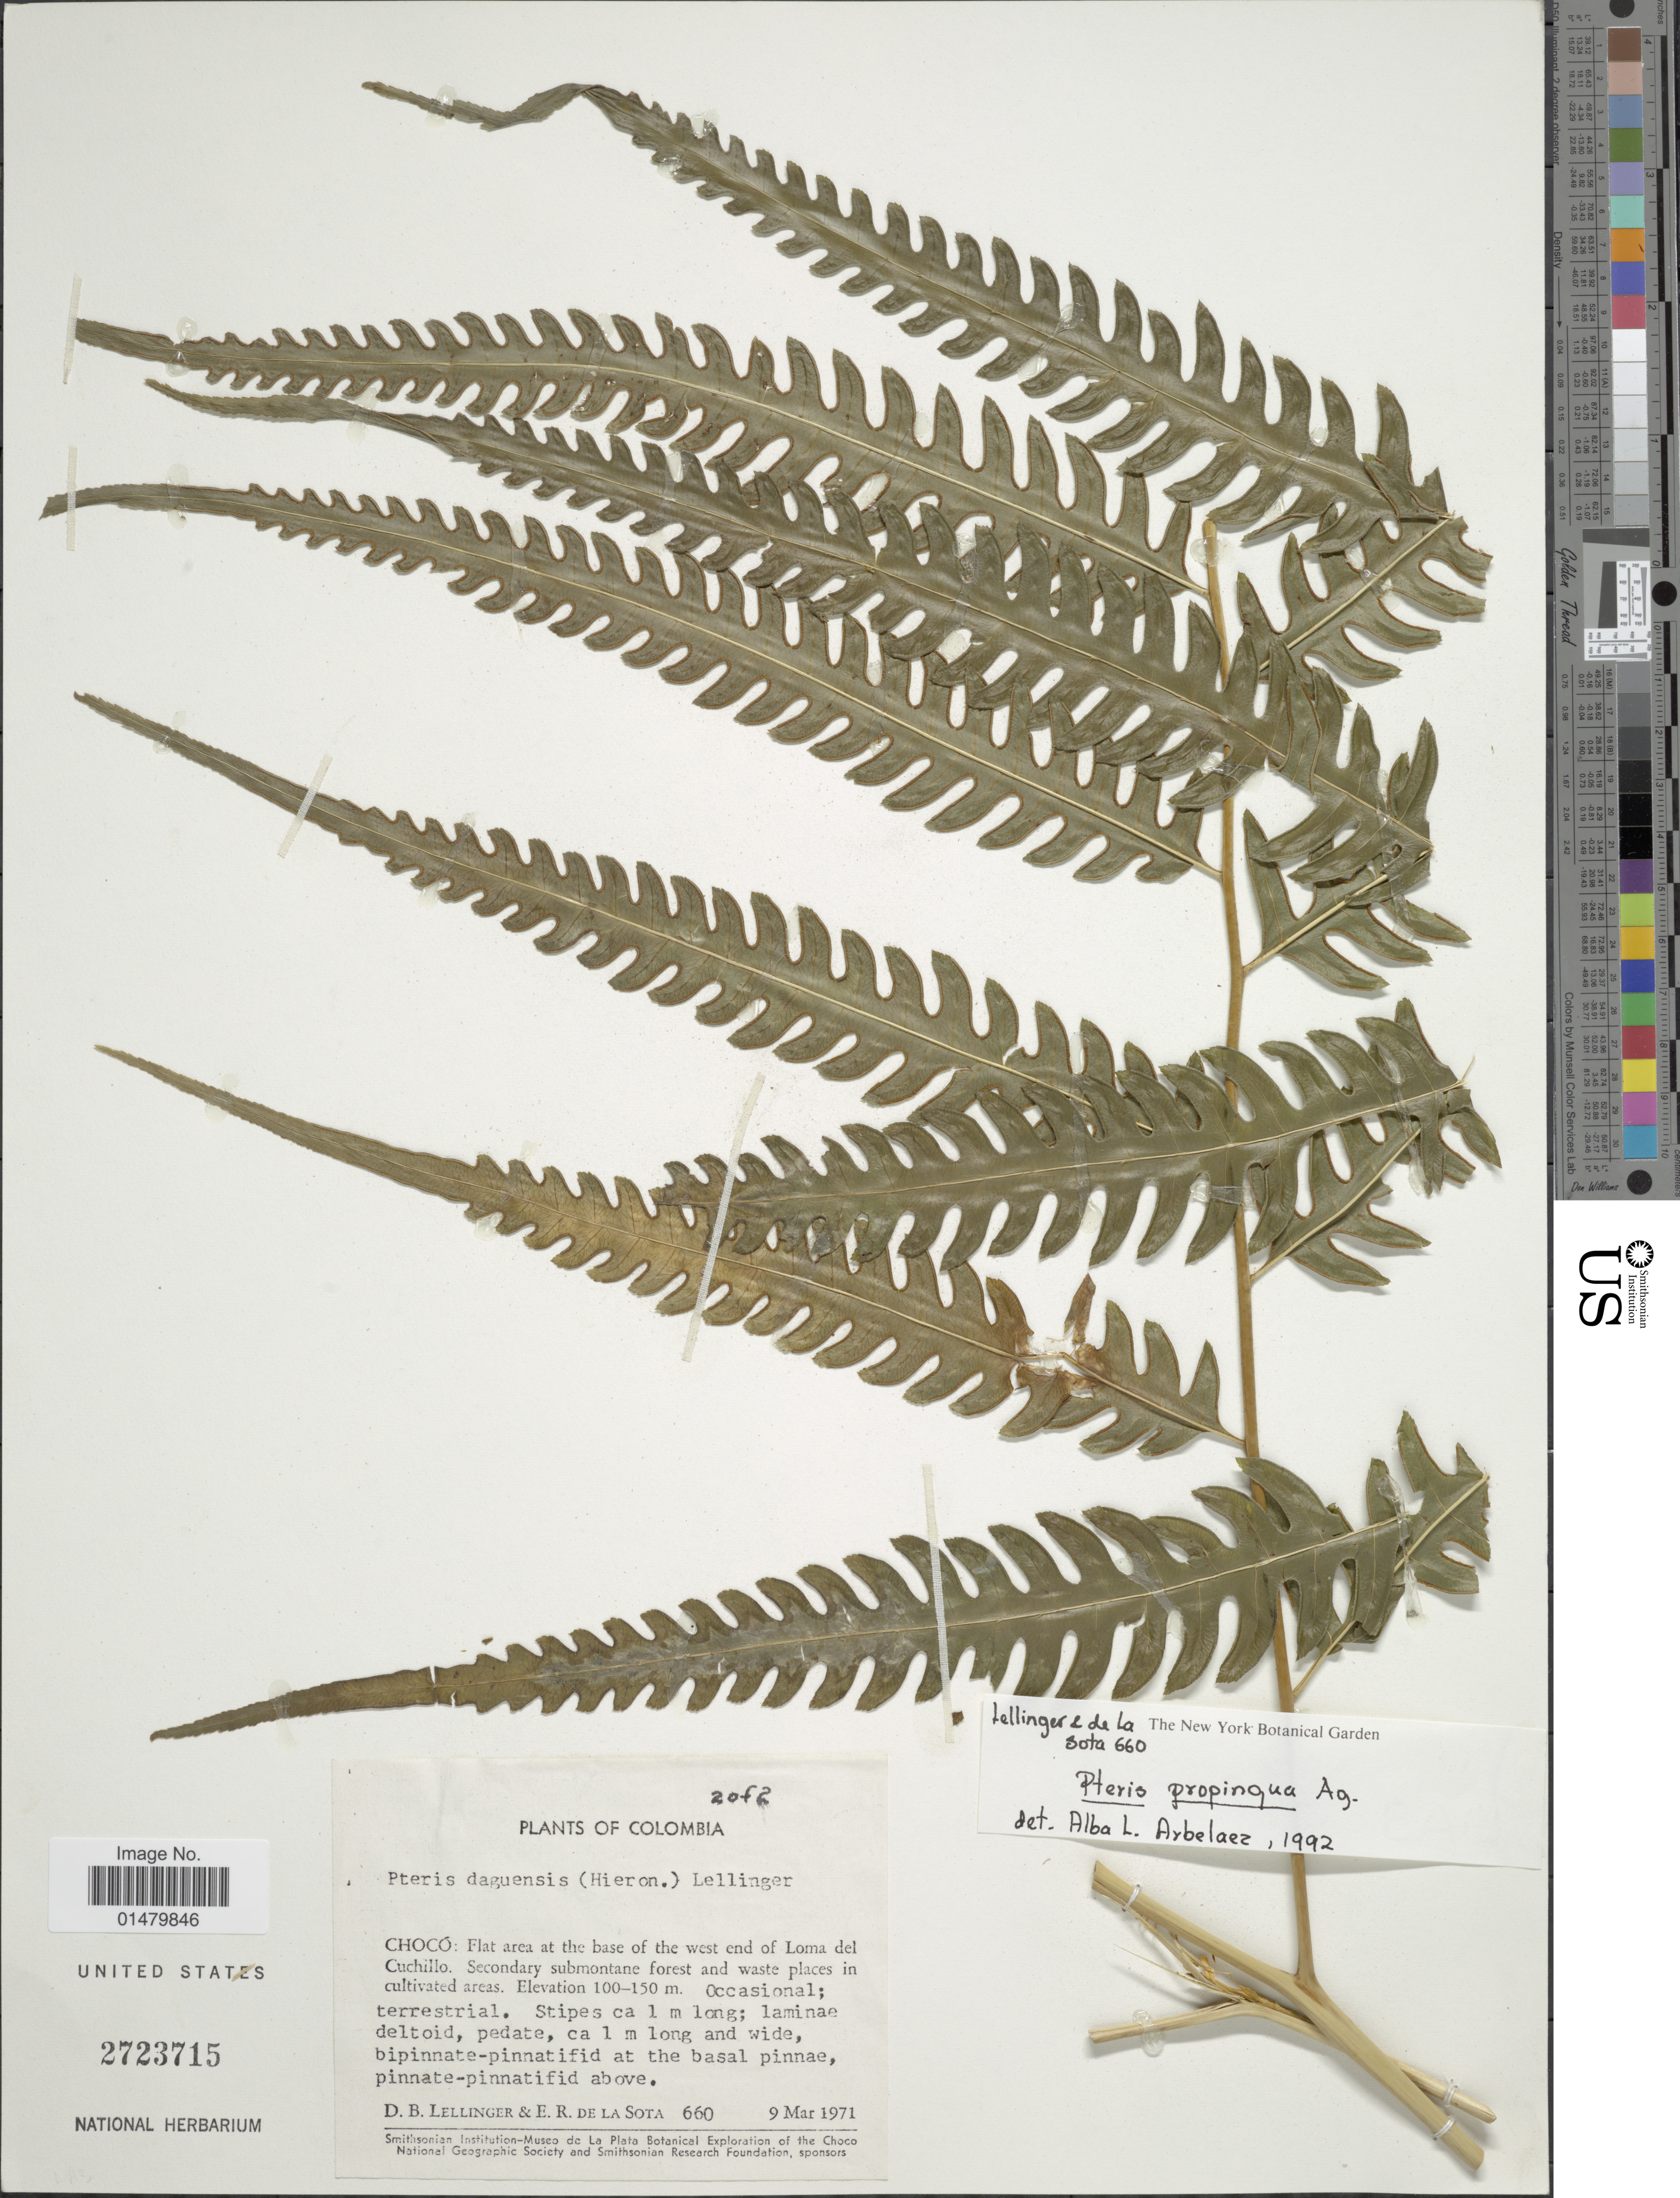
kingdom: Plantae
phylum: Tracheophyta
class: Polypodiopsida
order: Polypodiales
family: Pteridaceae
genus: Pteris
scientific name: Pteris propinqua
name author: J. Agardh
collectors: D. B. Lellinger & E. R. de la Sota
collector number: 660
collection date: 1971-03-09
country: Colombia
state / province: Chocó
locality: Flat area at the base of the west end of Loma del Cuchillo.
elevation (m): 100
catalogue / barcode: US 2723715